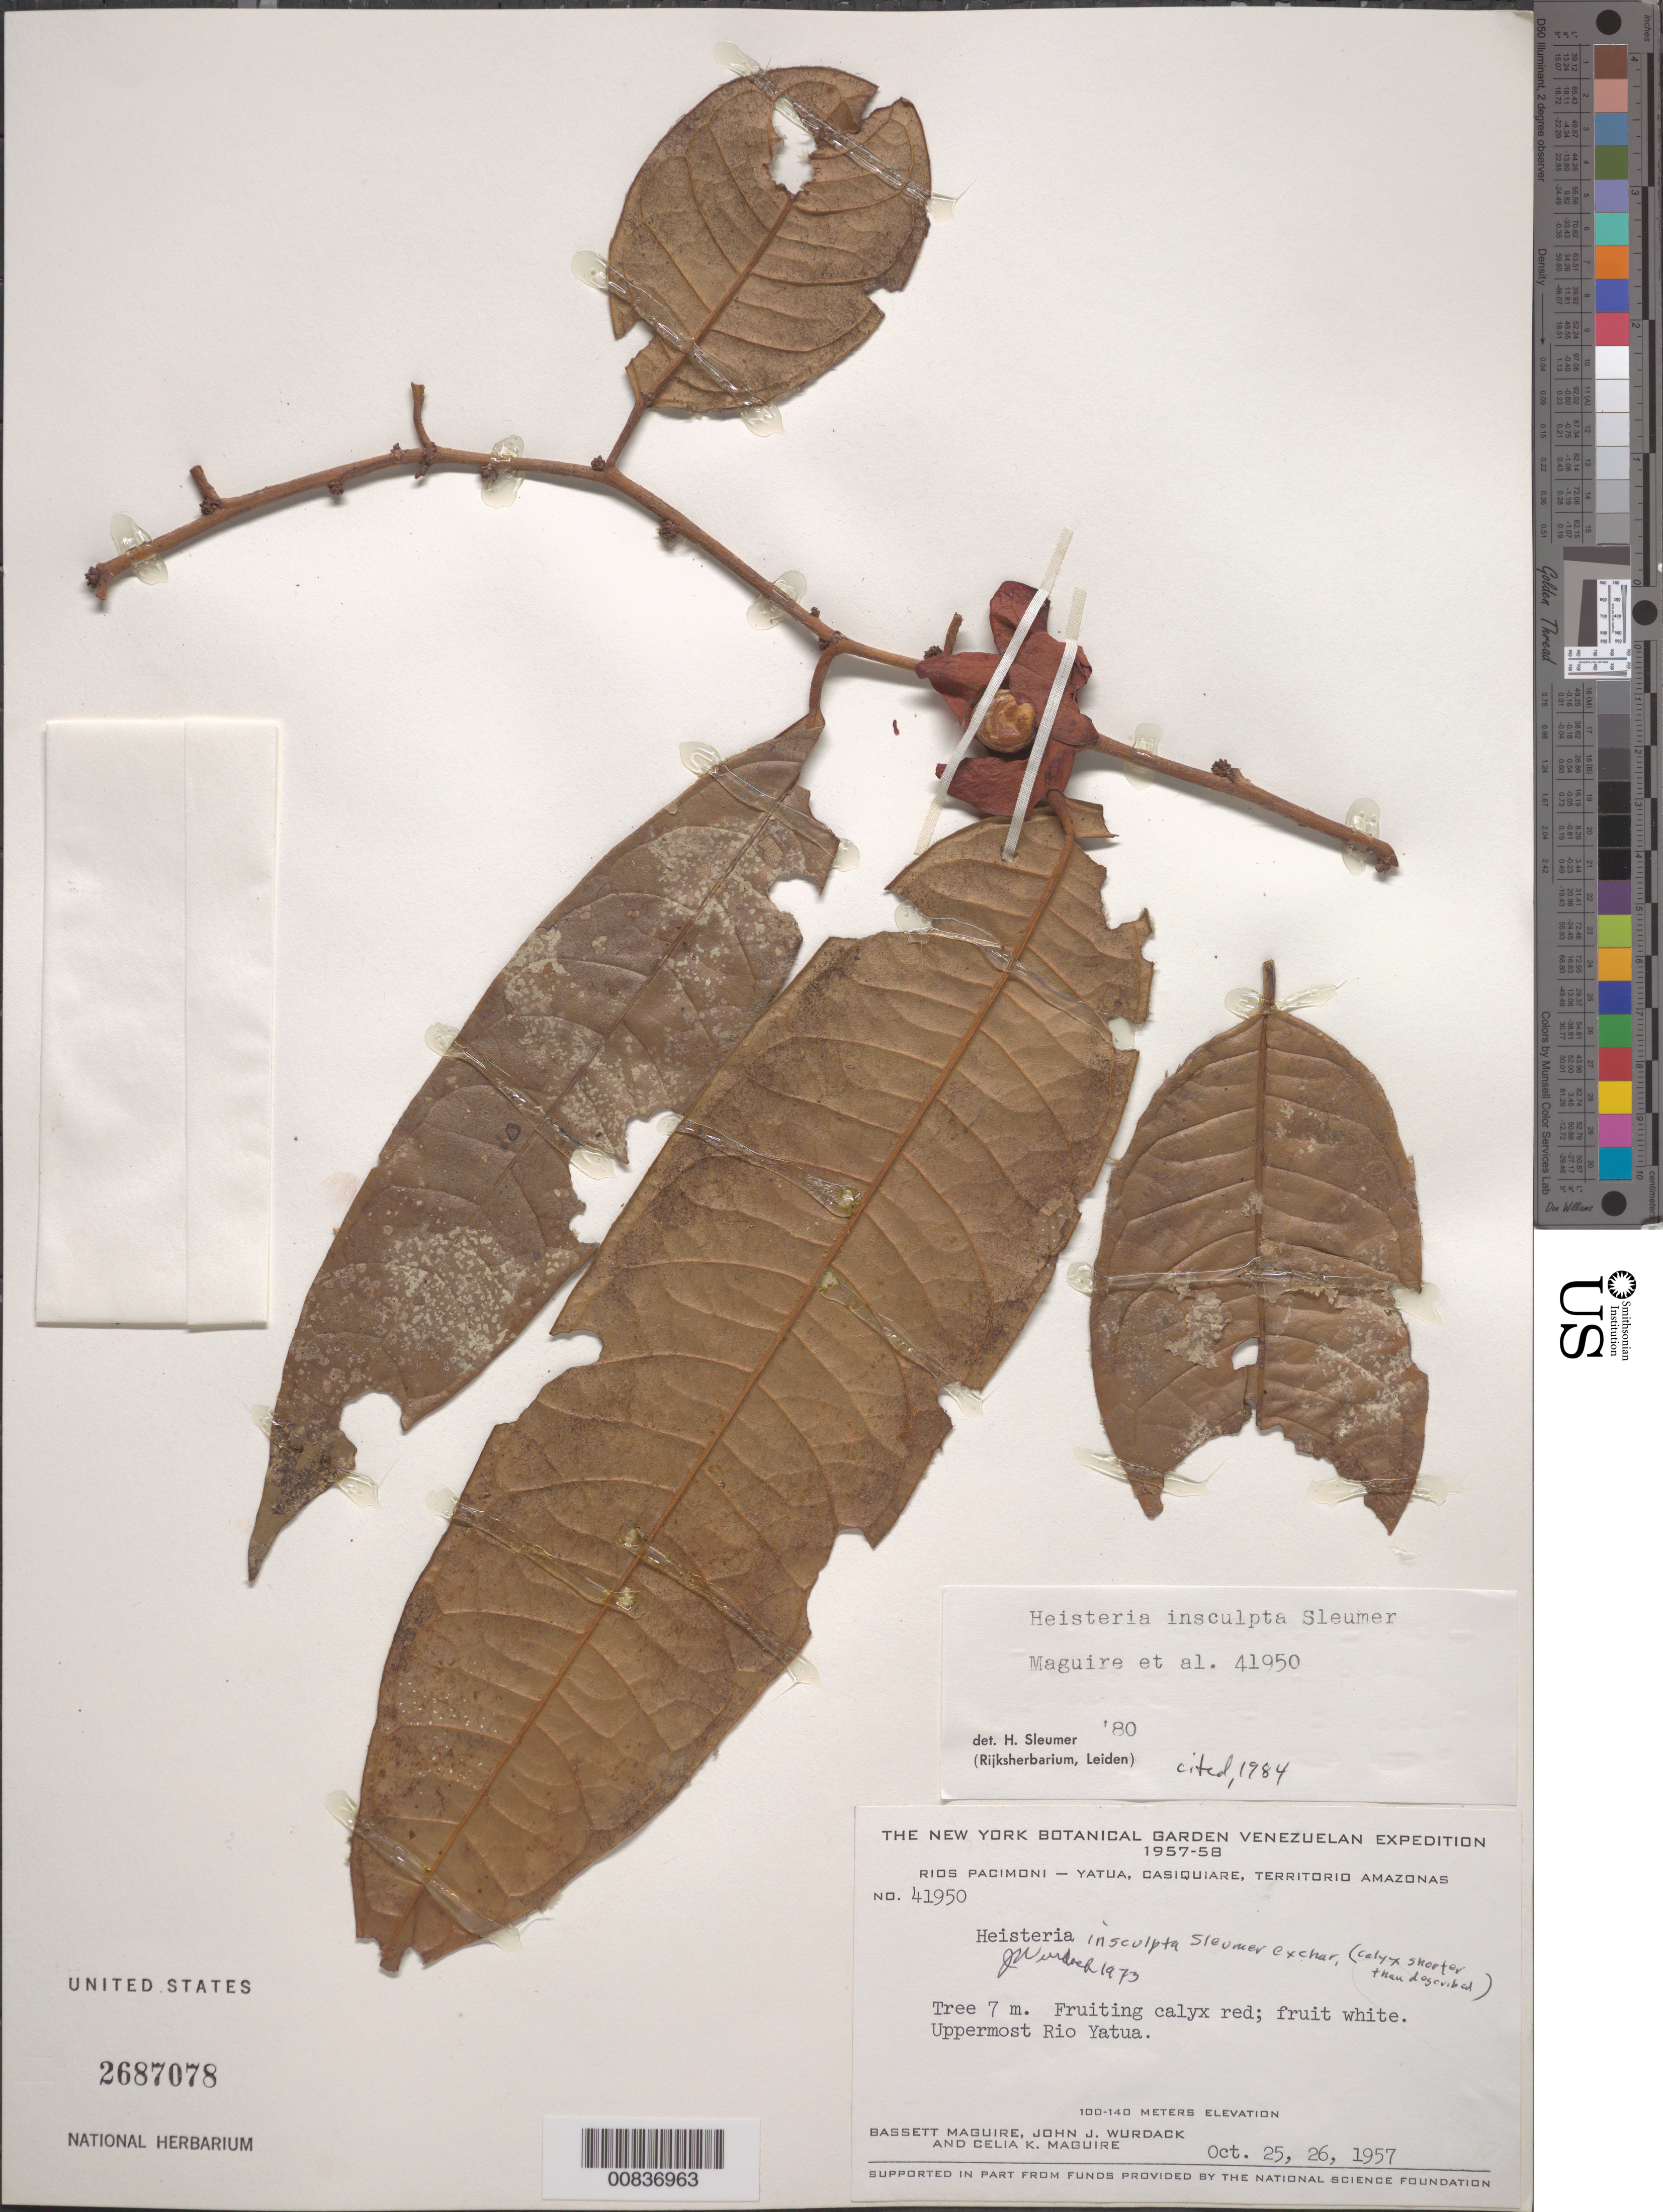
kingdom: Plantae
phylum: Tracheophyta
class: Magnoliopsida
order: Santalales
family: Erythropalaceae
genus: Heisteria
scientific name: Heisteria insculpta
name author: Sleumer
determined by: Sleumer, H. O.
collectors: B. Maguire, J. J. Wurdack & C. K. Maguire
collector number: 41950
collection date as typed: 25-Oct-57 to 26-Oct-57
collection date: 1957-10-25/1957-10-26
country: Venezuela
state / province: Amazonas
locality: Río Yatua, uppermost part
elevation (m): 100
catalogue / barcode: US 2687078